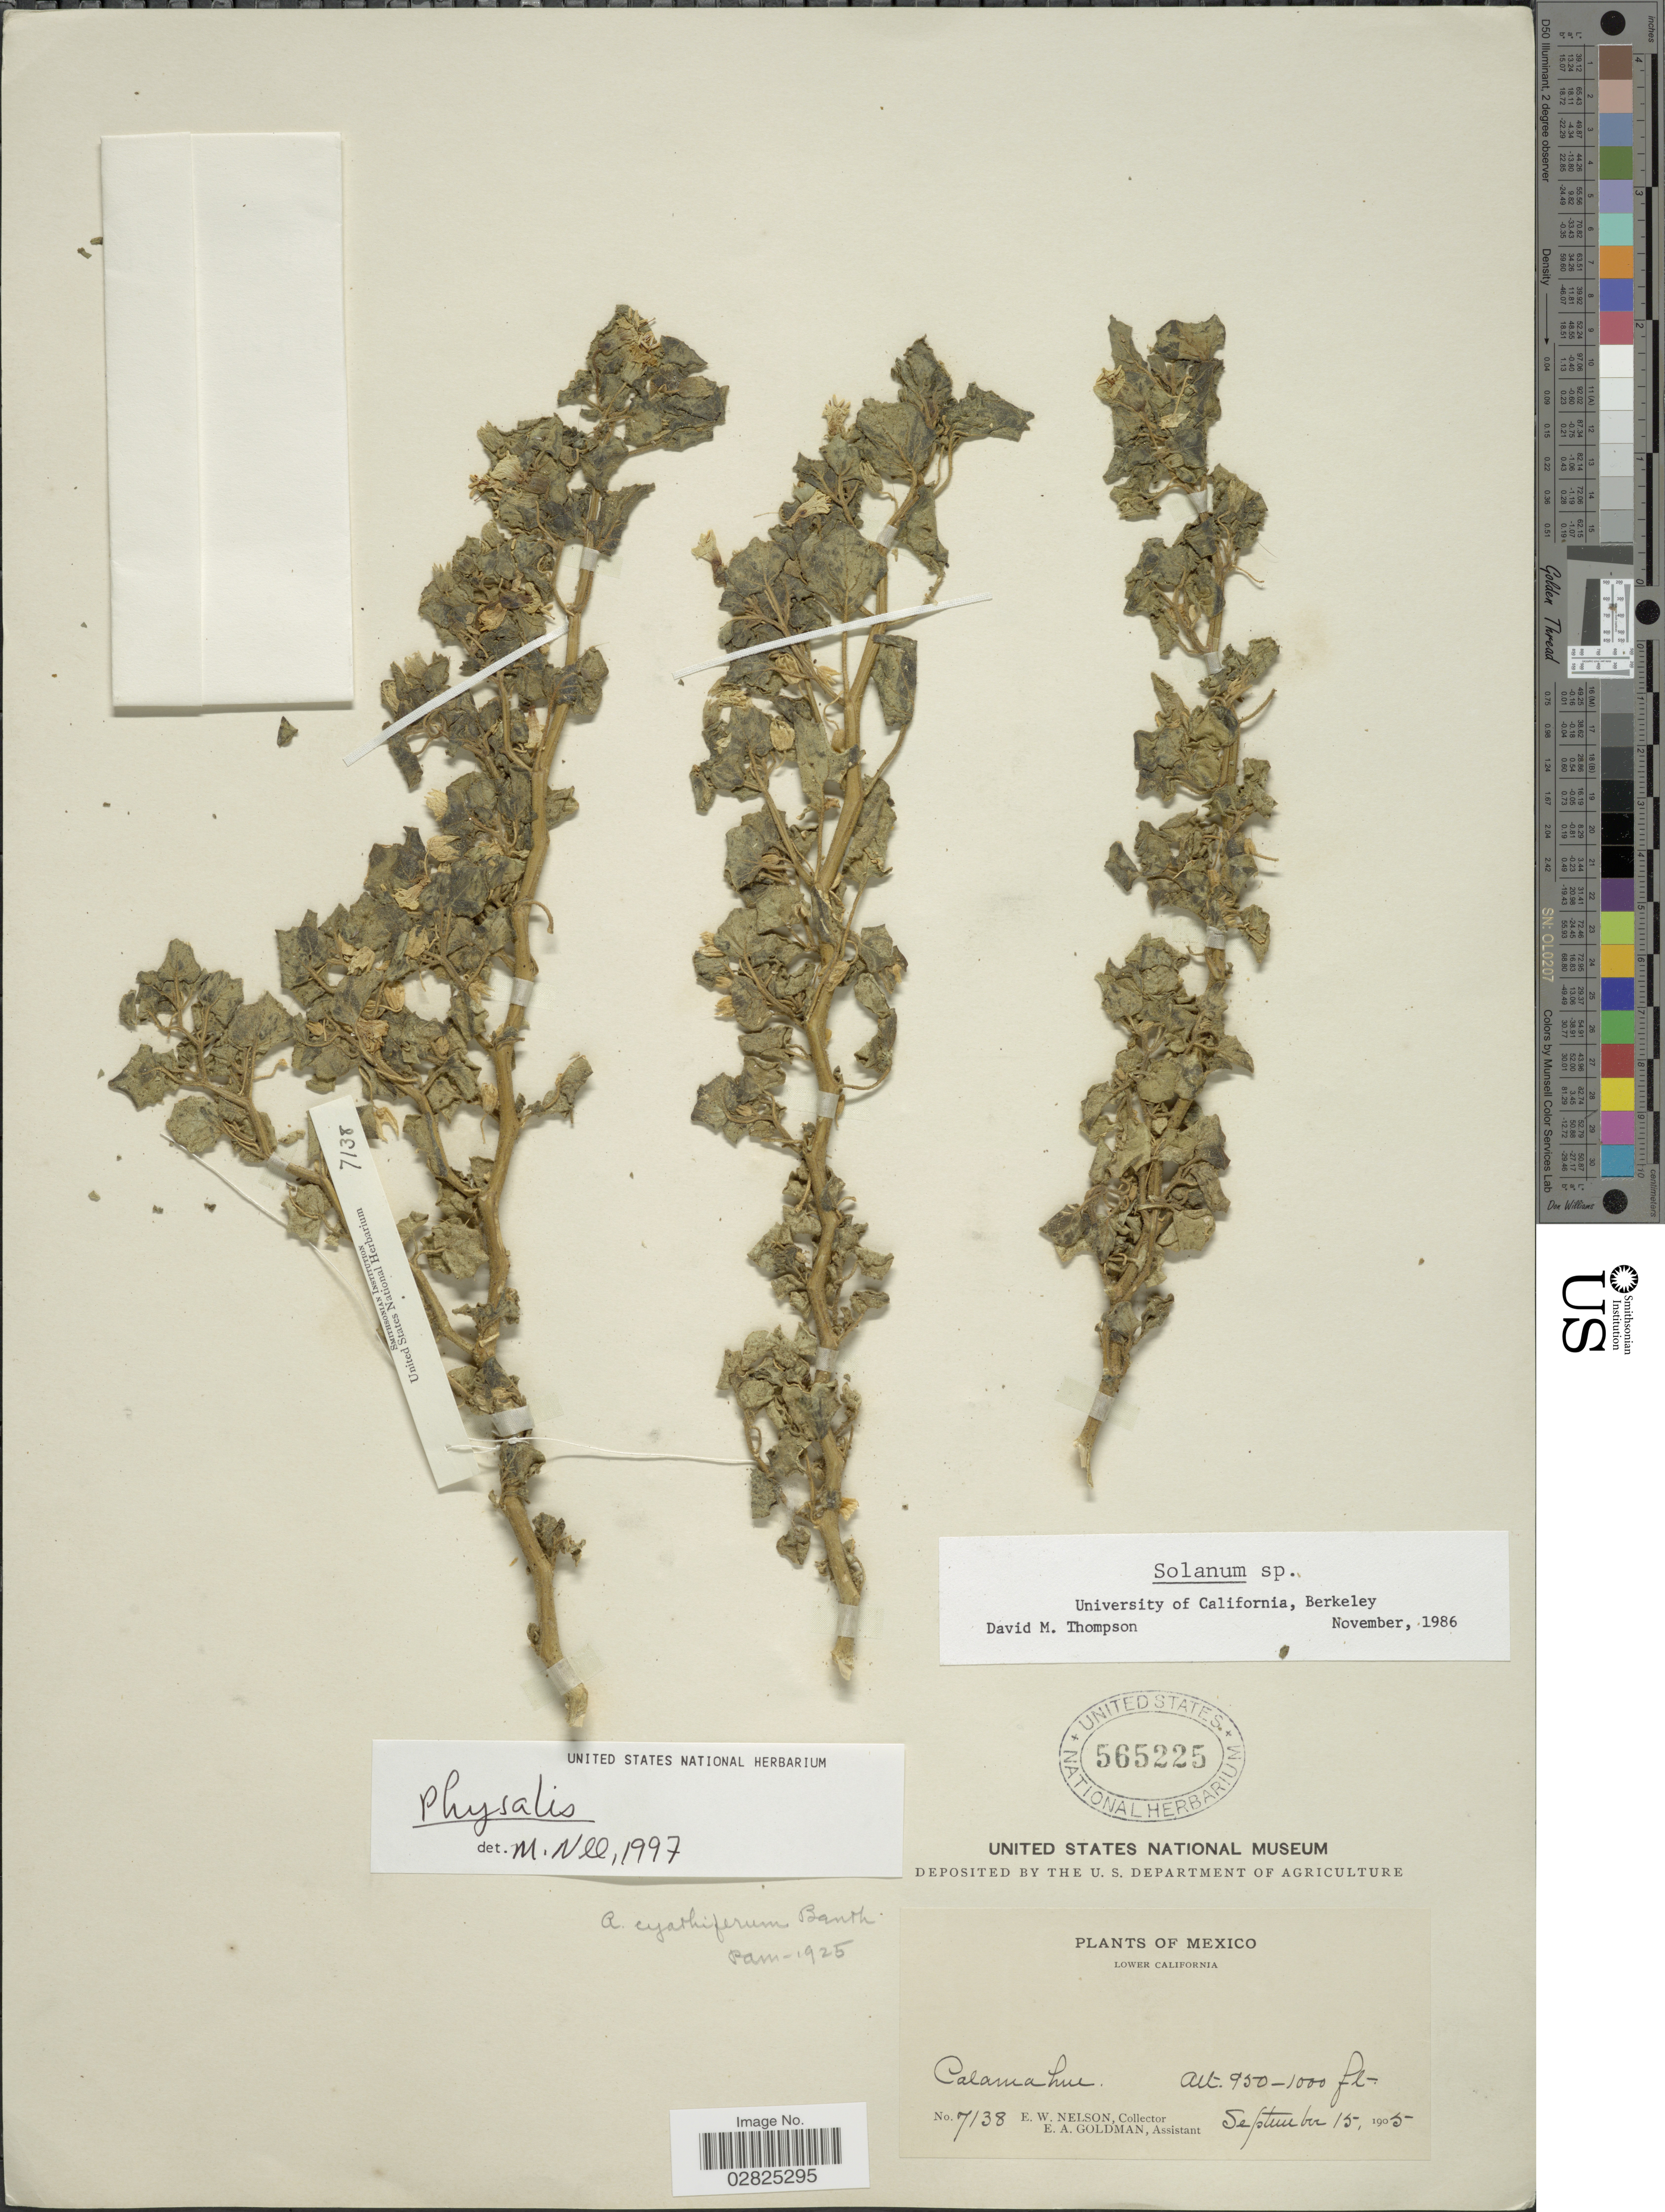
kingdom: Plantae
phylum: Tracheophyta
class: Magnoliopsida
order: Solanales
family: Solanaceae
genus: Physalis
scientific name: Physalis sp.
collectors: E. W. Nelson & E. A. Goldman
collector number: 7138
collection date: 1905-09-15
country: Mexico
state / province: Baja California Sur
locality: Lower California. Calamahu.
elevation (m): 290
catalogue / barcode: US 565225